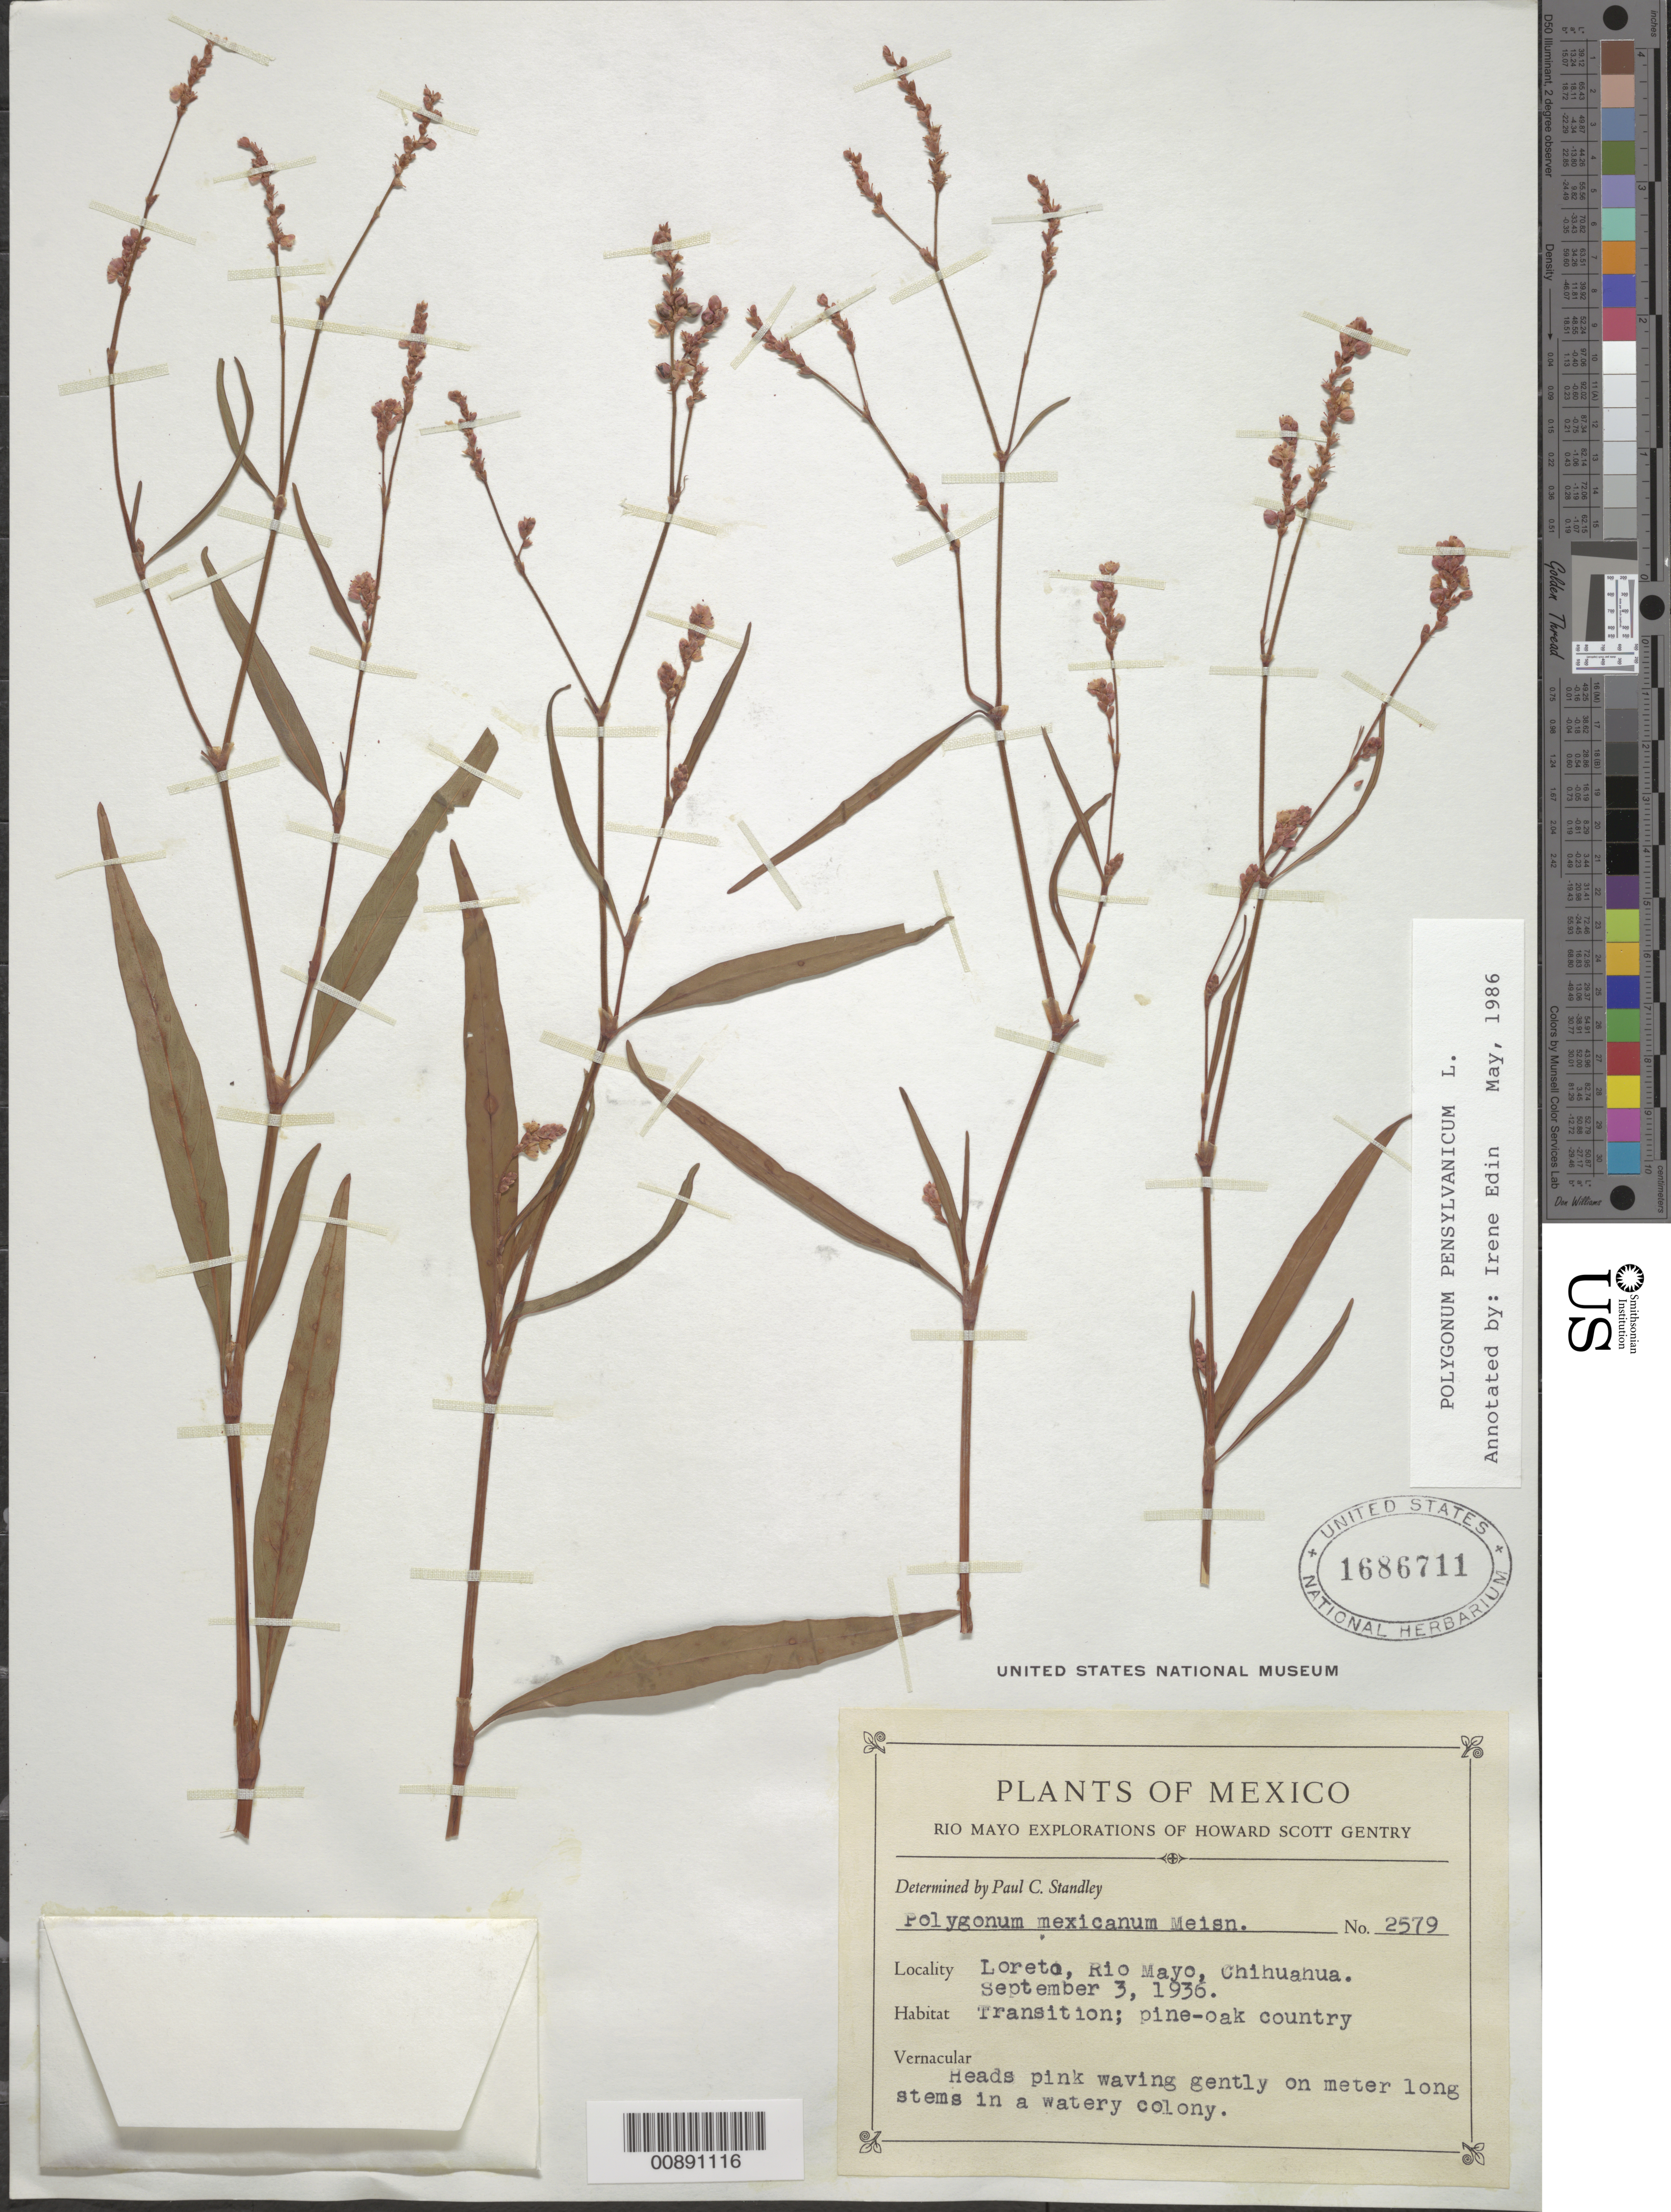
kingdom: Plantae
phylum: Tracheophyta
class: Magnoliopsida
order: Caryophyllales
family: Polygonaceae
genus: Polygonum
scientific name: Polygonum pensylvanicum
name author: L.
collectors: H. S. Gentry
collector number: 2579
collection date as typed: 03 Sep 1936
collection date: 1936-09-03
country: Mexico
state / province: Chihuahua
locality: Loreto, Río Mayo, Chihuahua.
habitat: Transition; pine-oak country.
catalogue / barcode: US 1686711